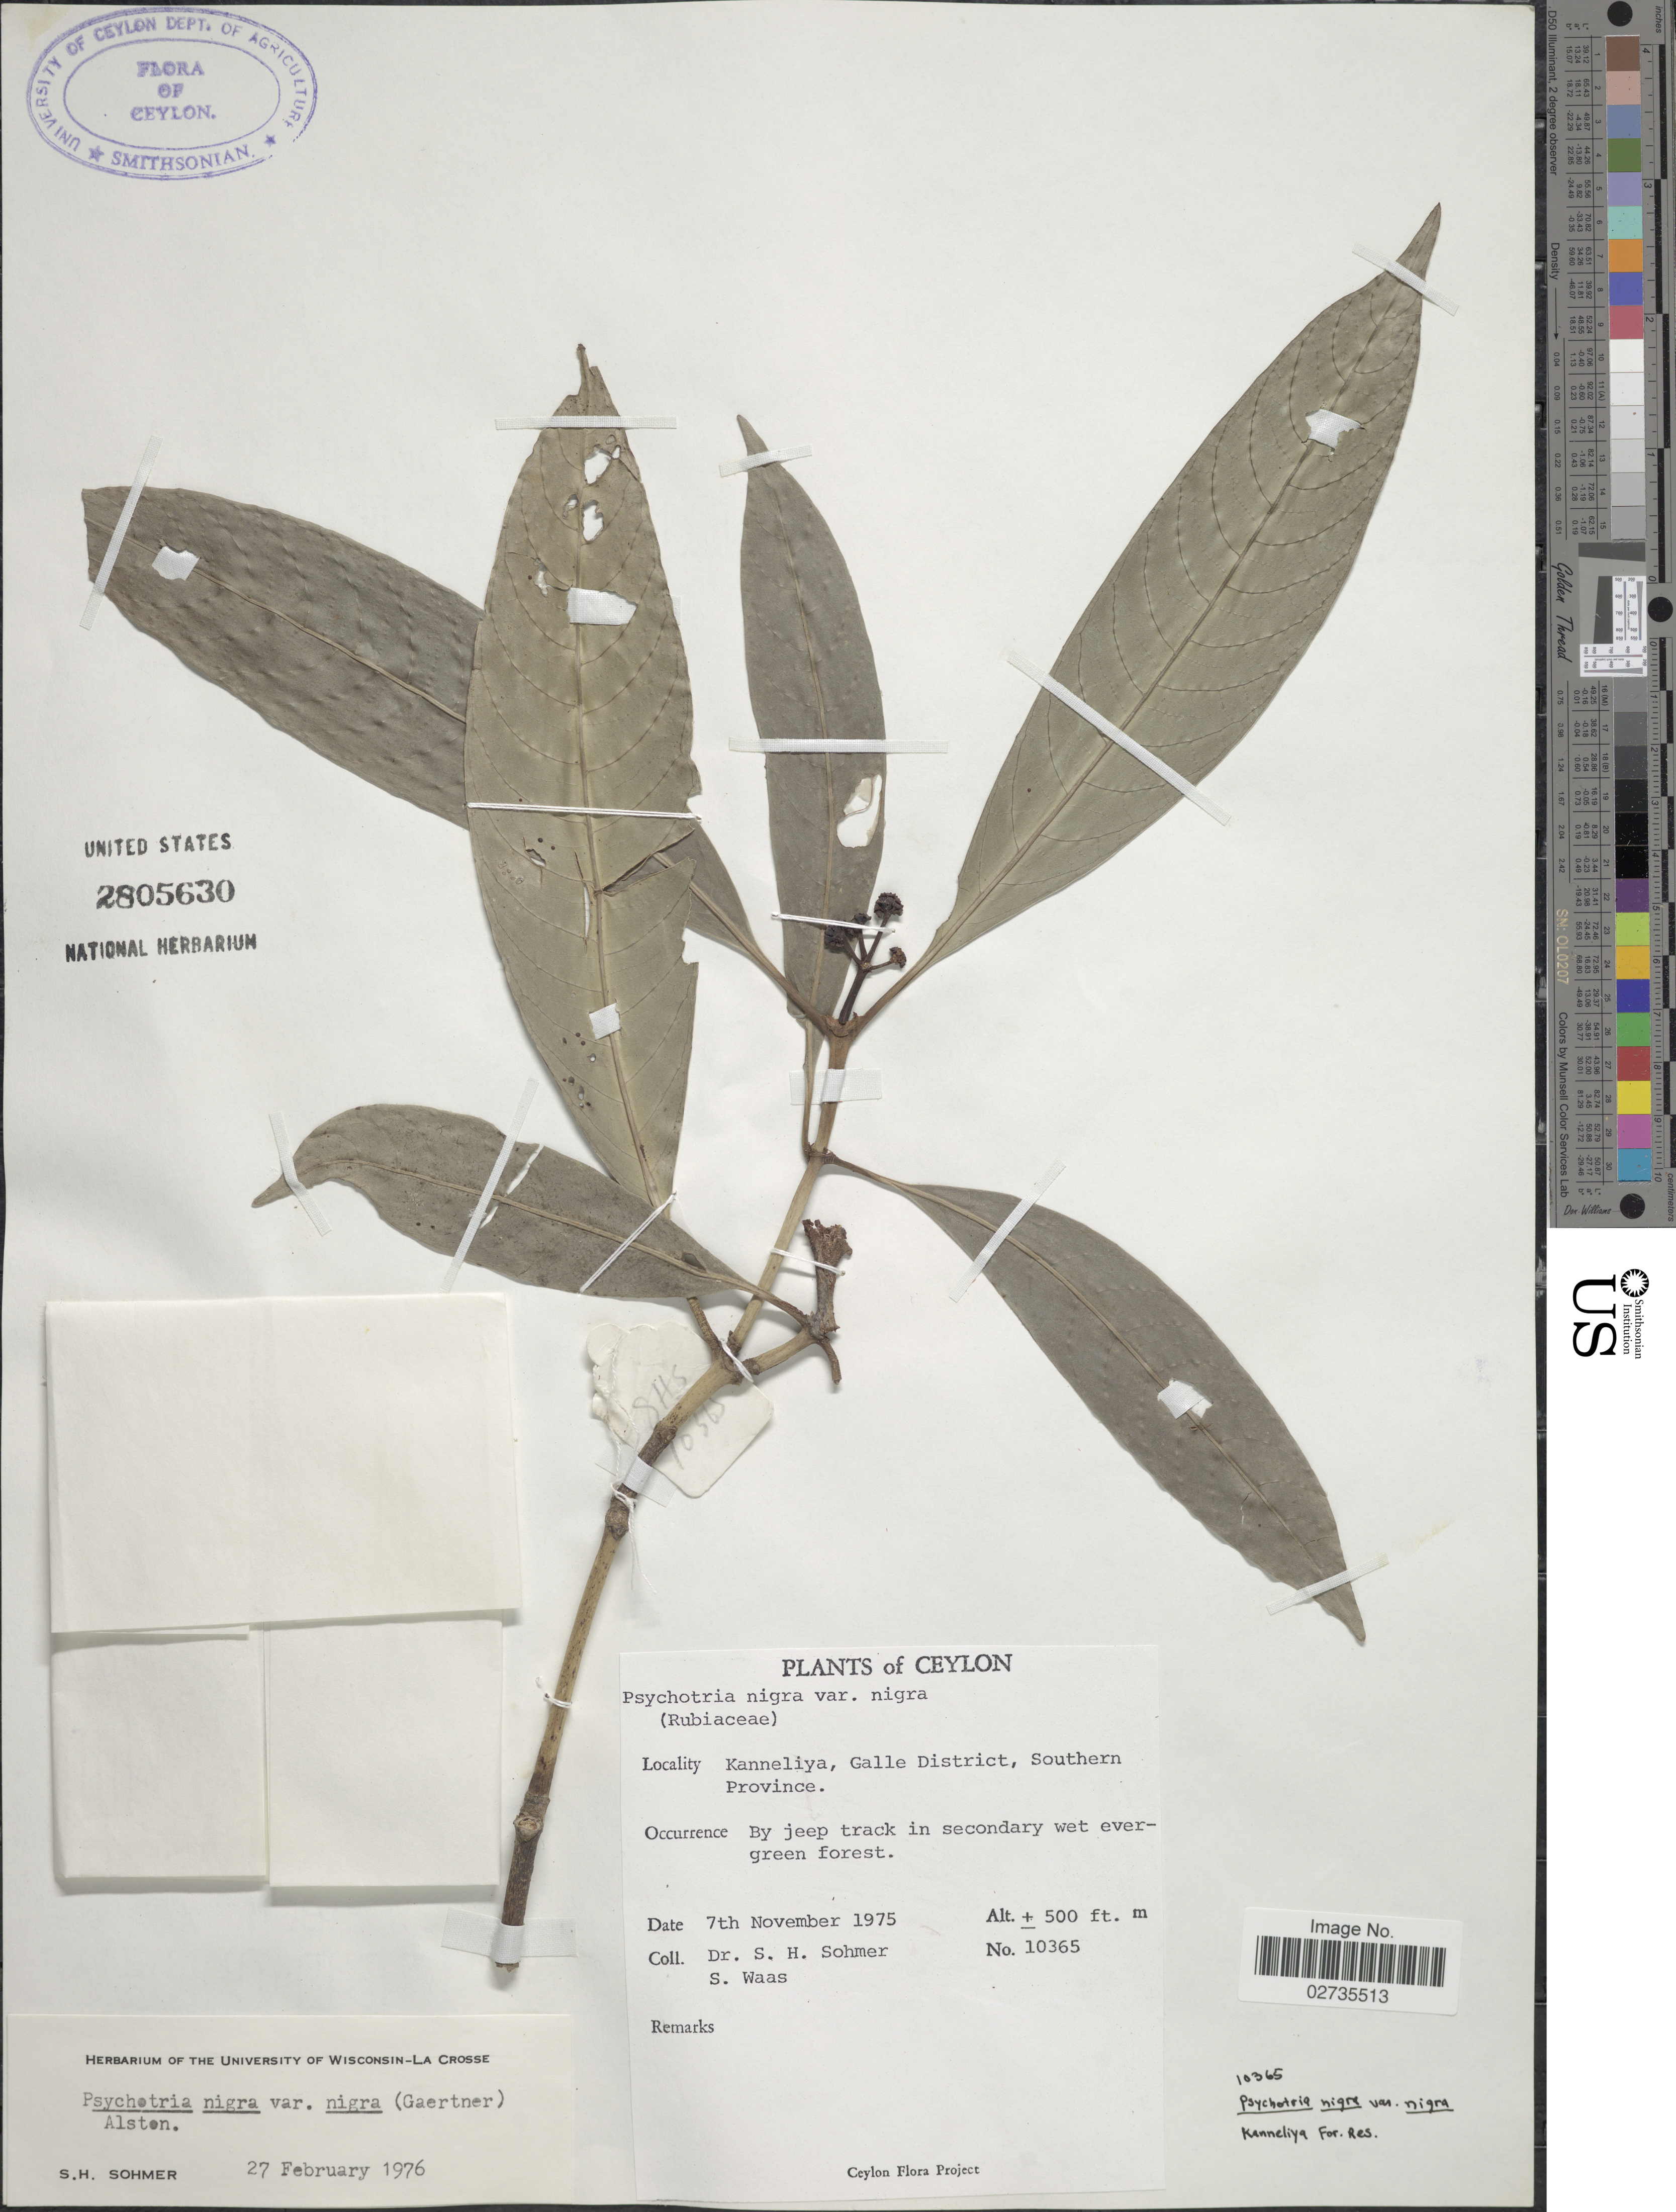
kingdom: Plantae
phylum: Tracheophyta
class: Magnoliopsida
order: Gentianales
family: Rubiaceae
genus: Psychotria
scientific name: Psychotria nigra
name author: (Gaertn.) Alston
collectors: S. H. Sohmer & S. Waas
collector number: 10365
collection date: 1975-11-07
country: Sri Lanka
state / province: Southern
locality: Ceylon. Kanneliya, Galle District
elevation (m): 152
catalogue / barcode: US 2805630